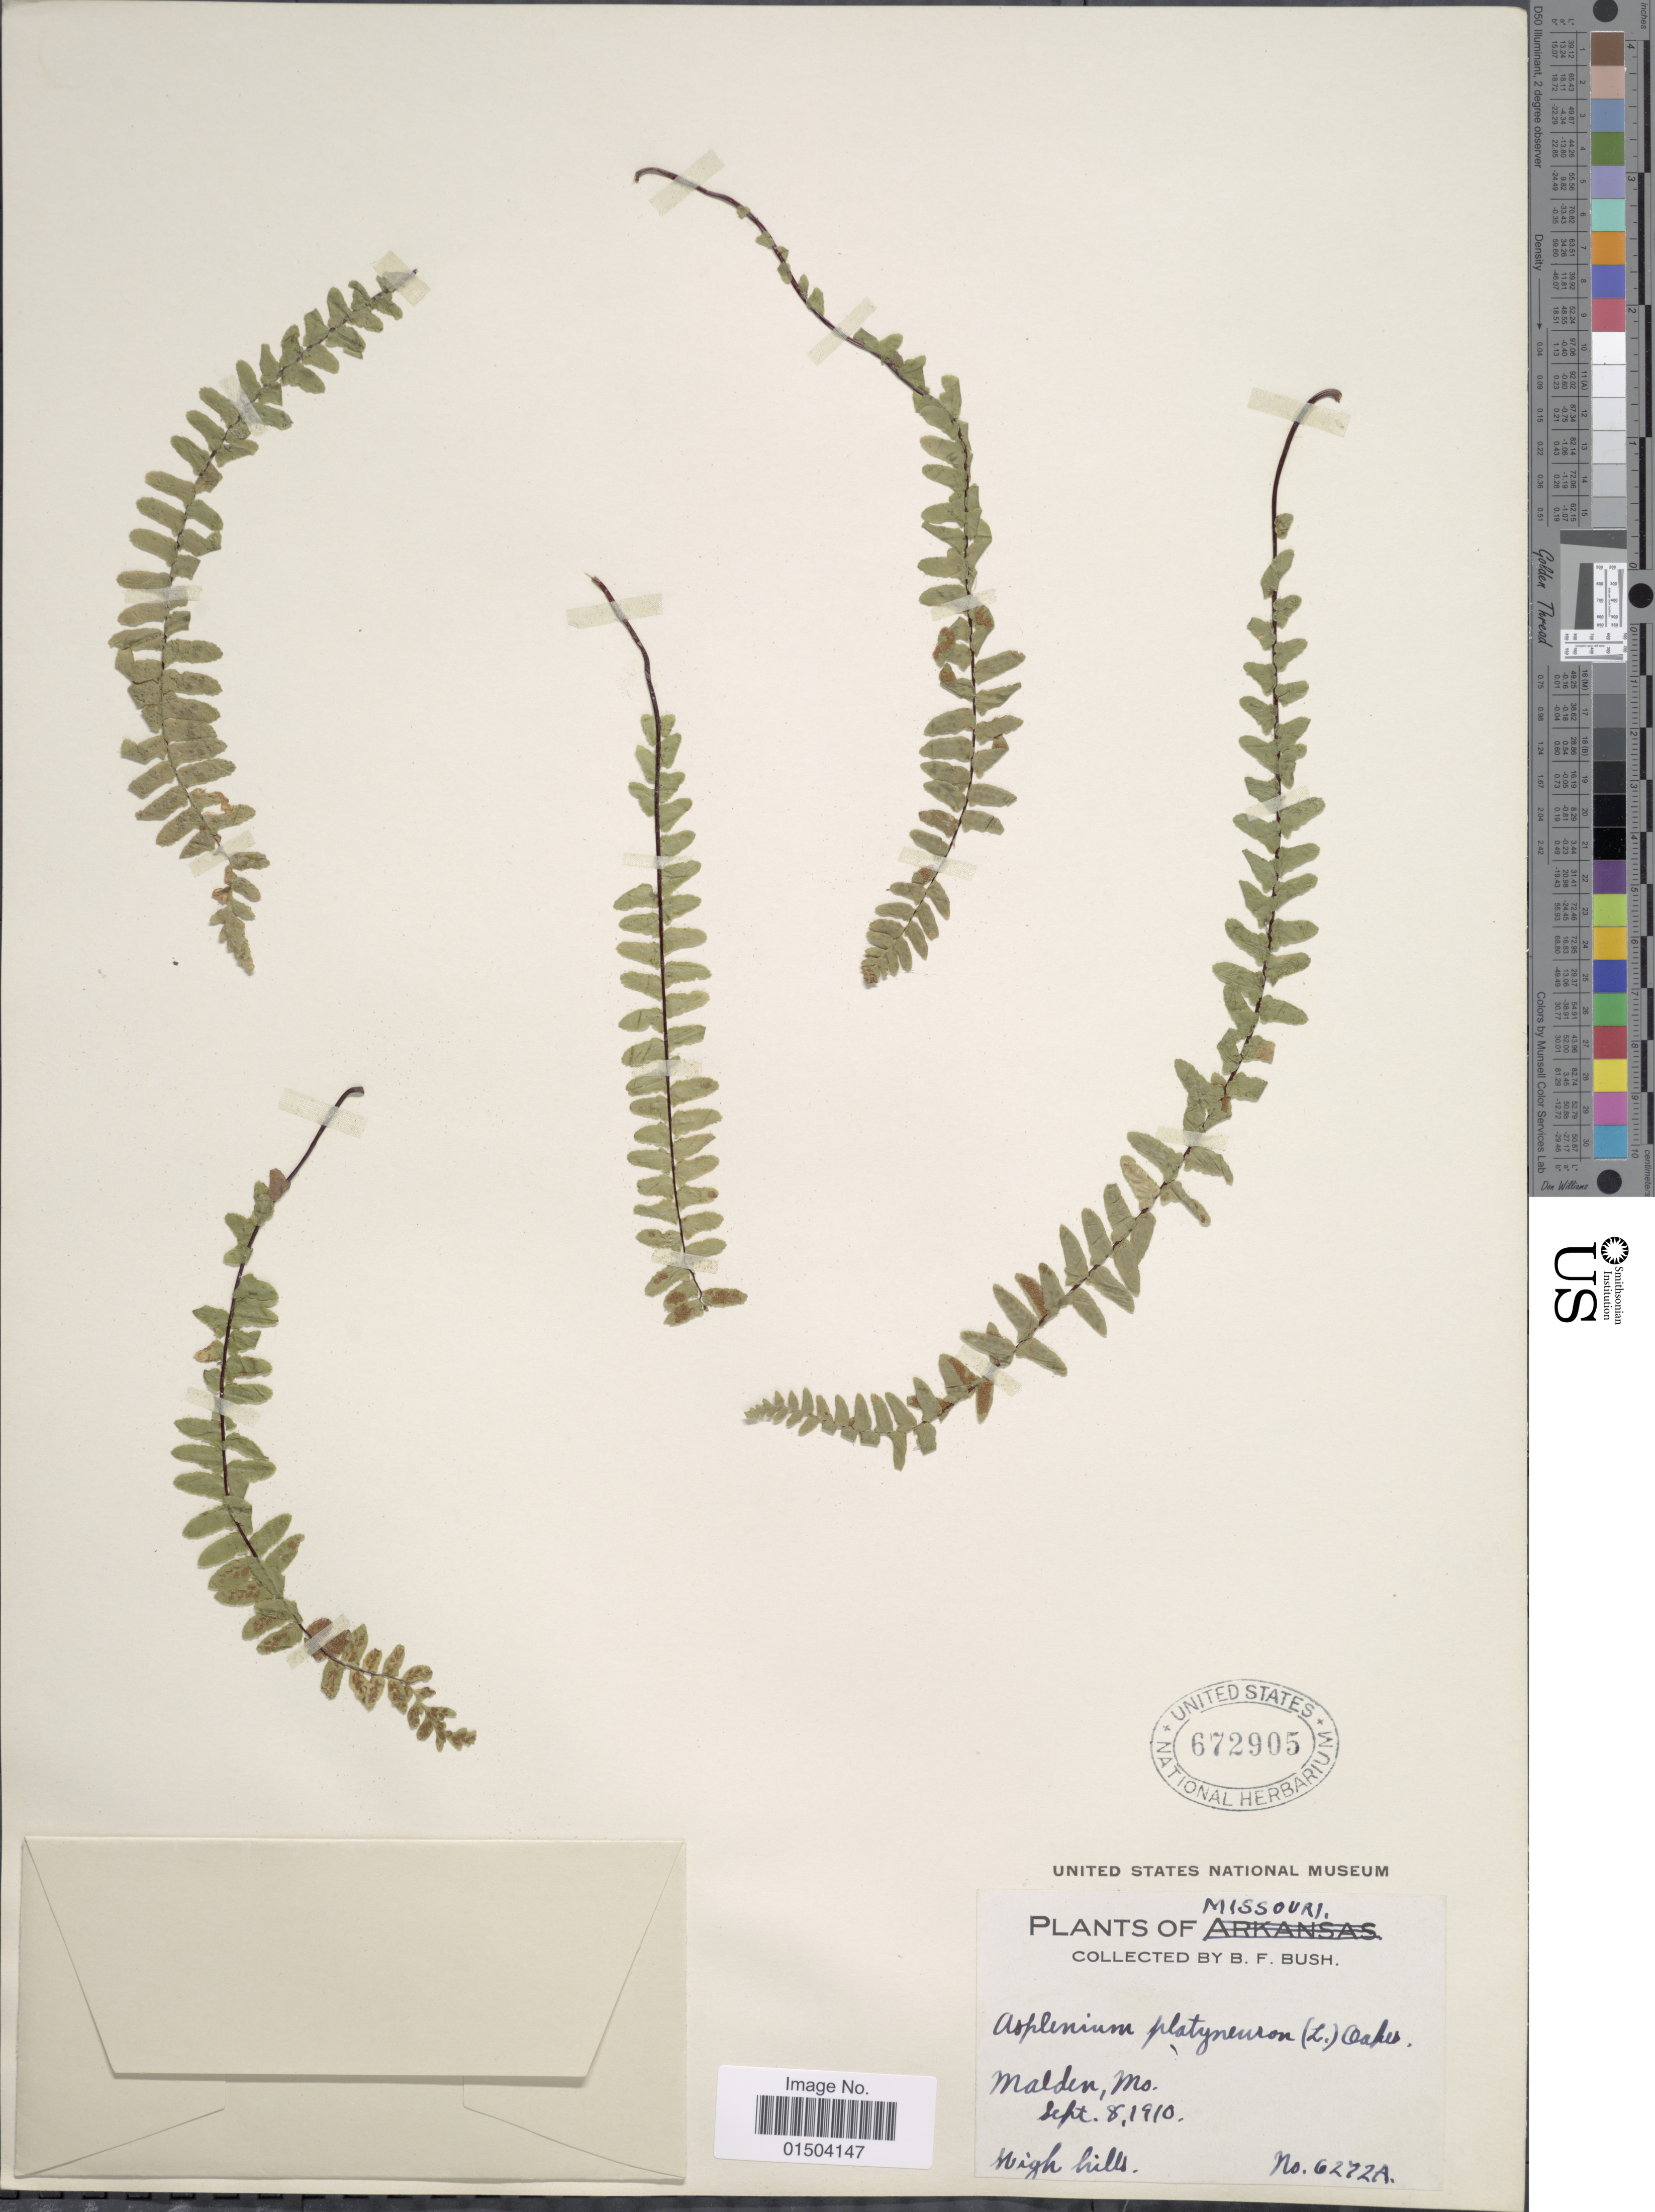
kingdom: Plantae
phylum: Tracheophyta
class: Polypodiopsida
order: Polypodiales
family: Aspleniaceae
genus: Asplenium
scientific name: Asplenium platyneuron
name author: (L.) Britton, Stearns & Poggenb.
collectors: B. F. Bush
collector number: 6272A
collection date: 1910-09-08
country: United States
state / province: Missouri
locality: Malden.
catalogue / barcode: US 672905